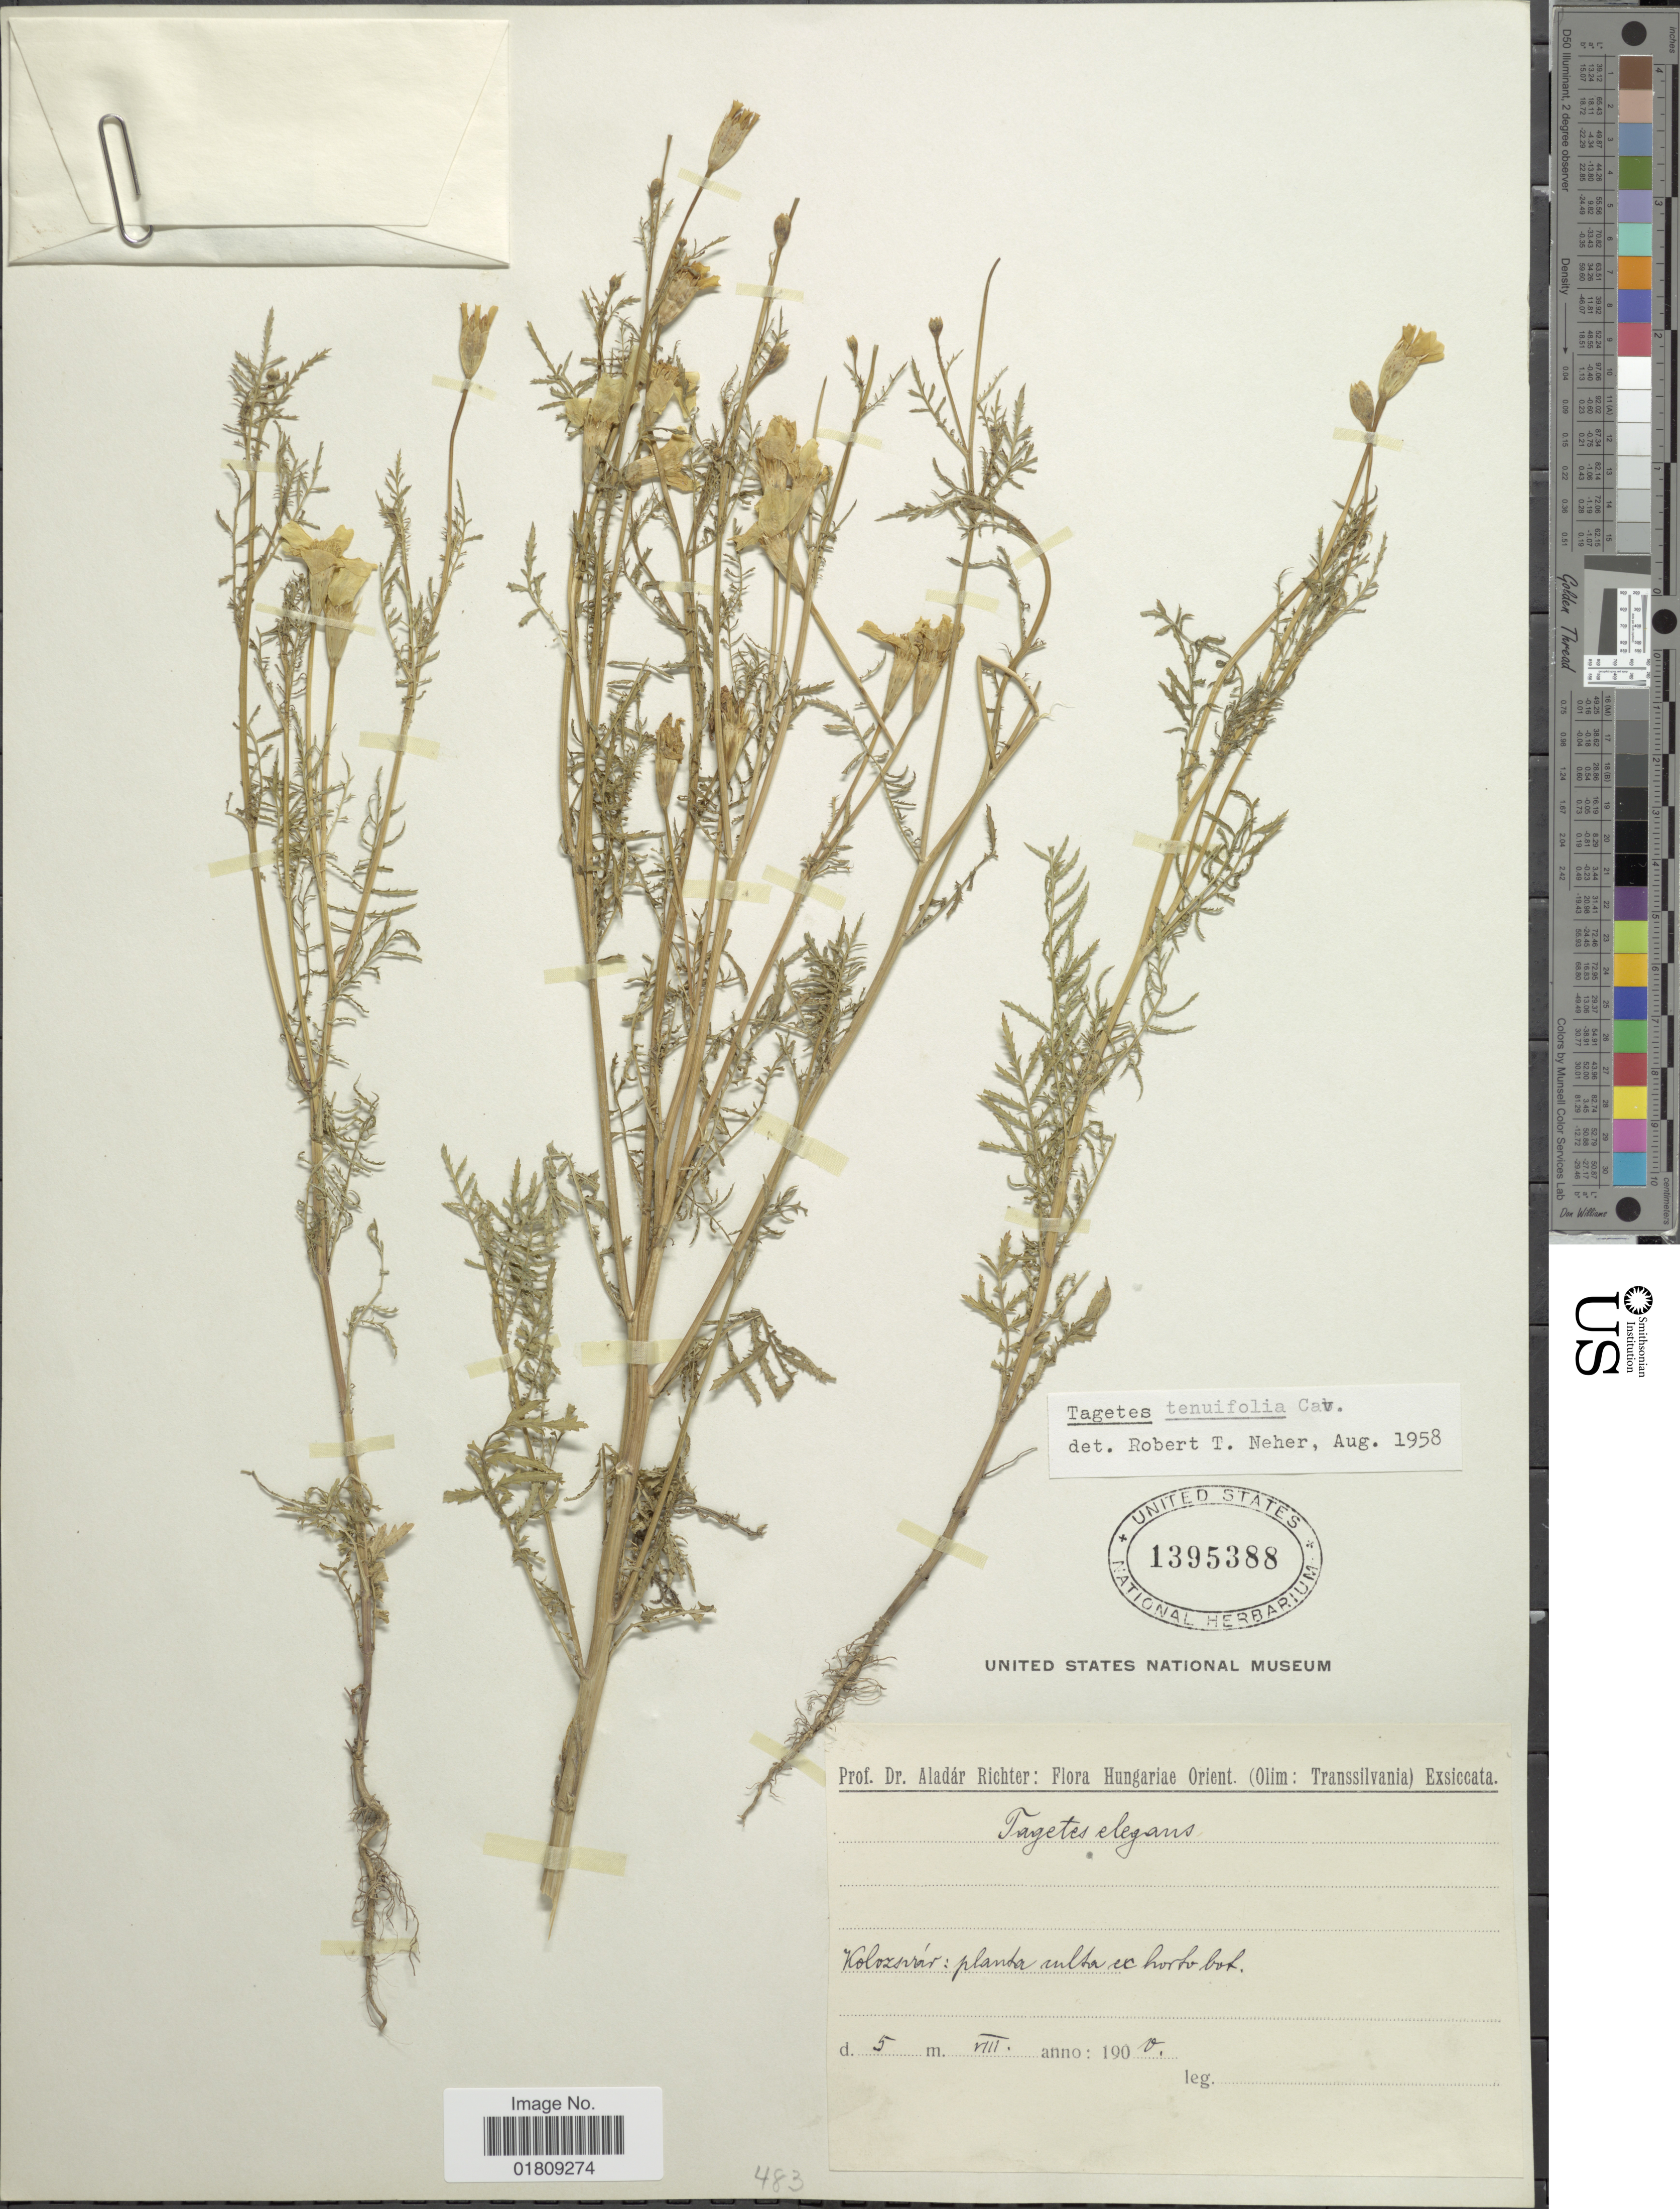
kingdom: Plantae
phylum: Tracheophyta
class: Magnoliopsida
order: Asterales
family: Asteraceae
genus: Tagetes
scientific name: Tagetes lunulata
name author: Ortega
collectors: A. Richter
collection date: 1900-08-05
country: Hungary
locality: (Olim: Transsilvania), Kolozsvar culta ex horto bot. [interpreted]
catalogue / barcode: US 1395388